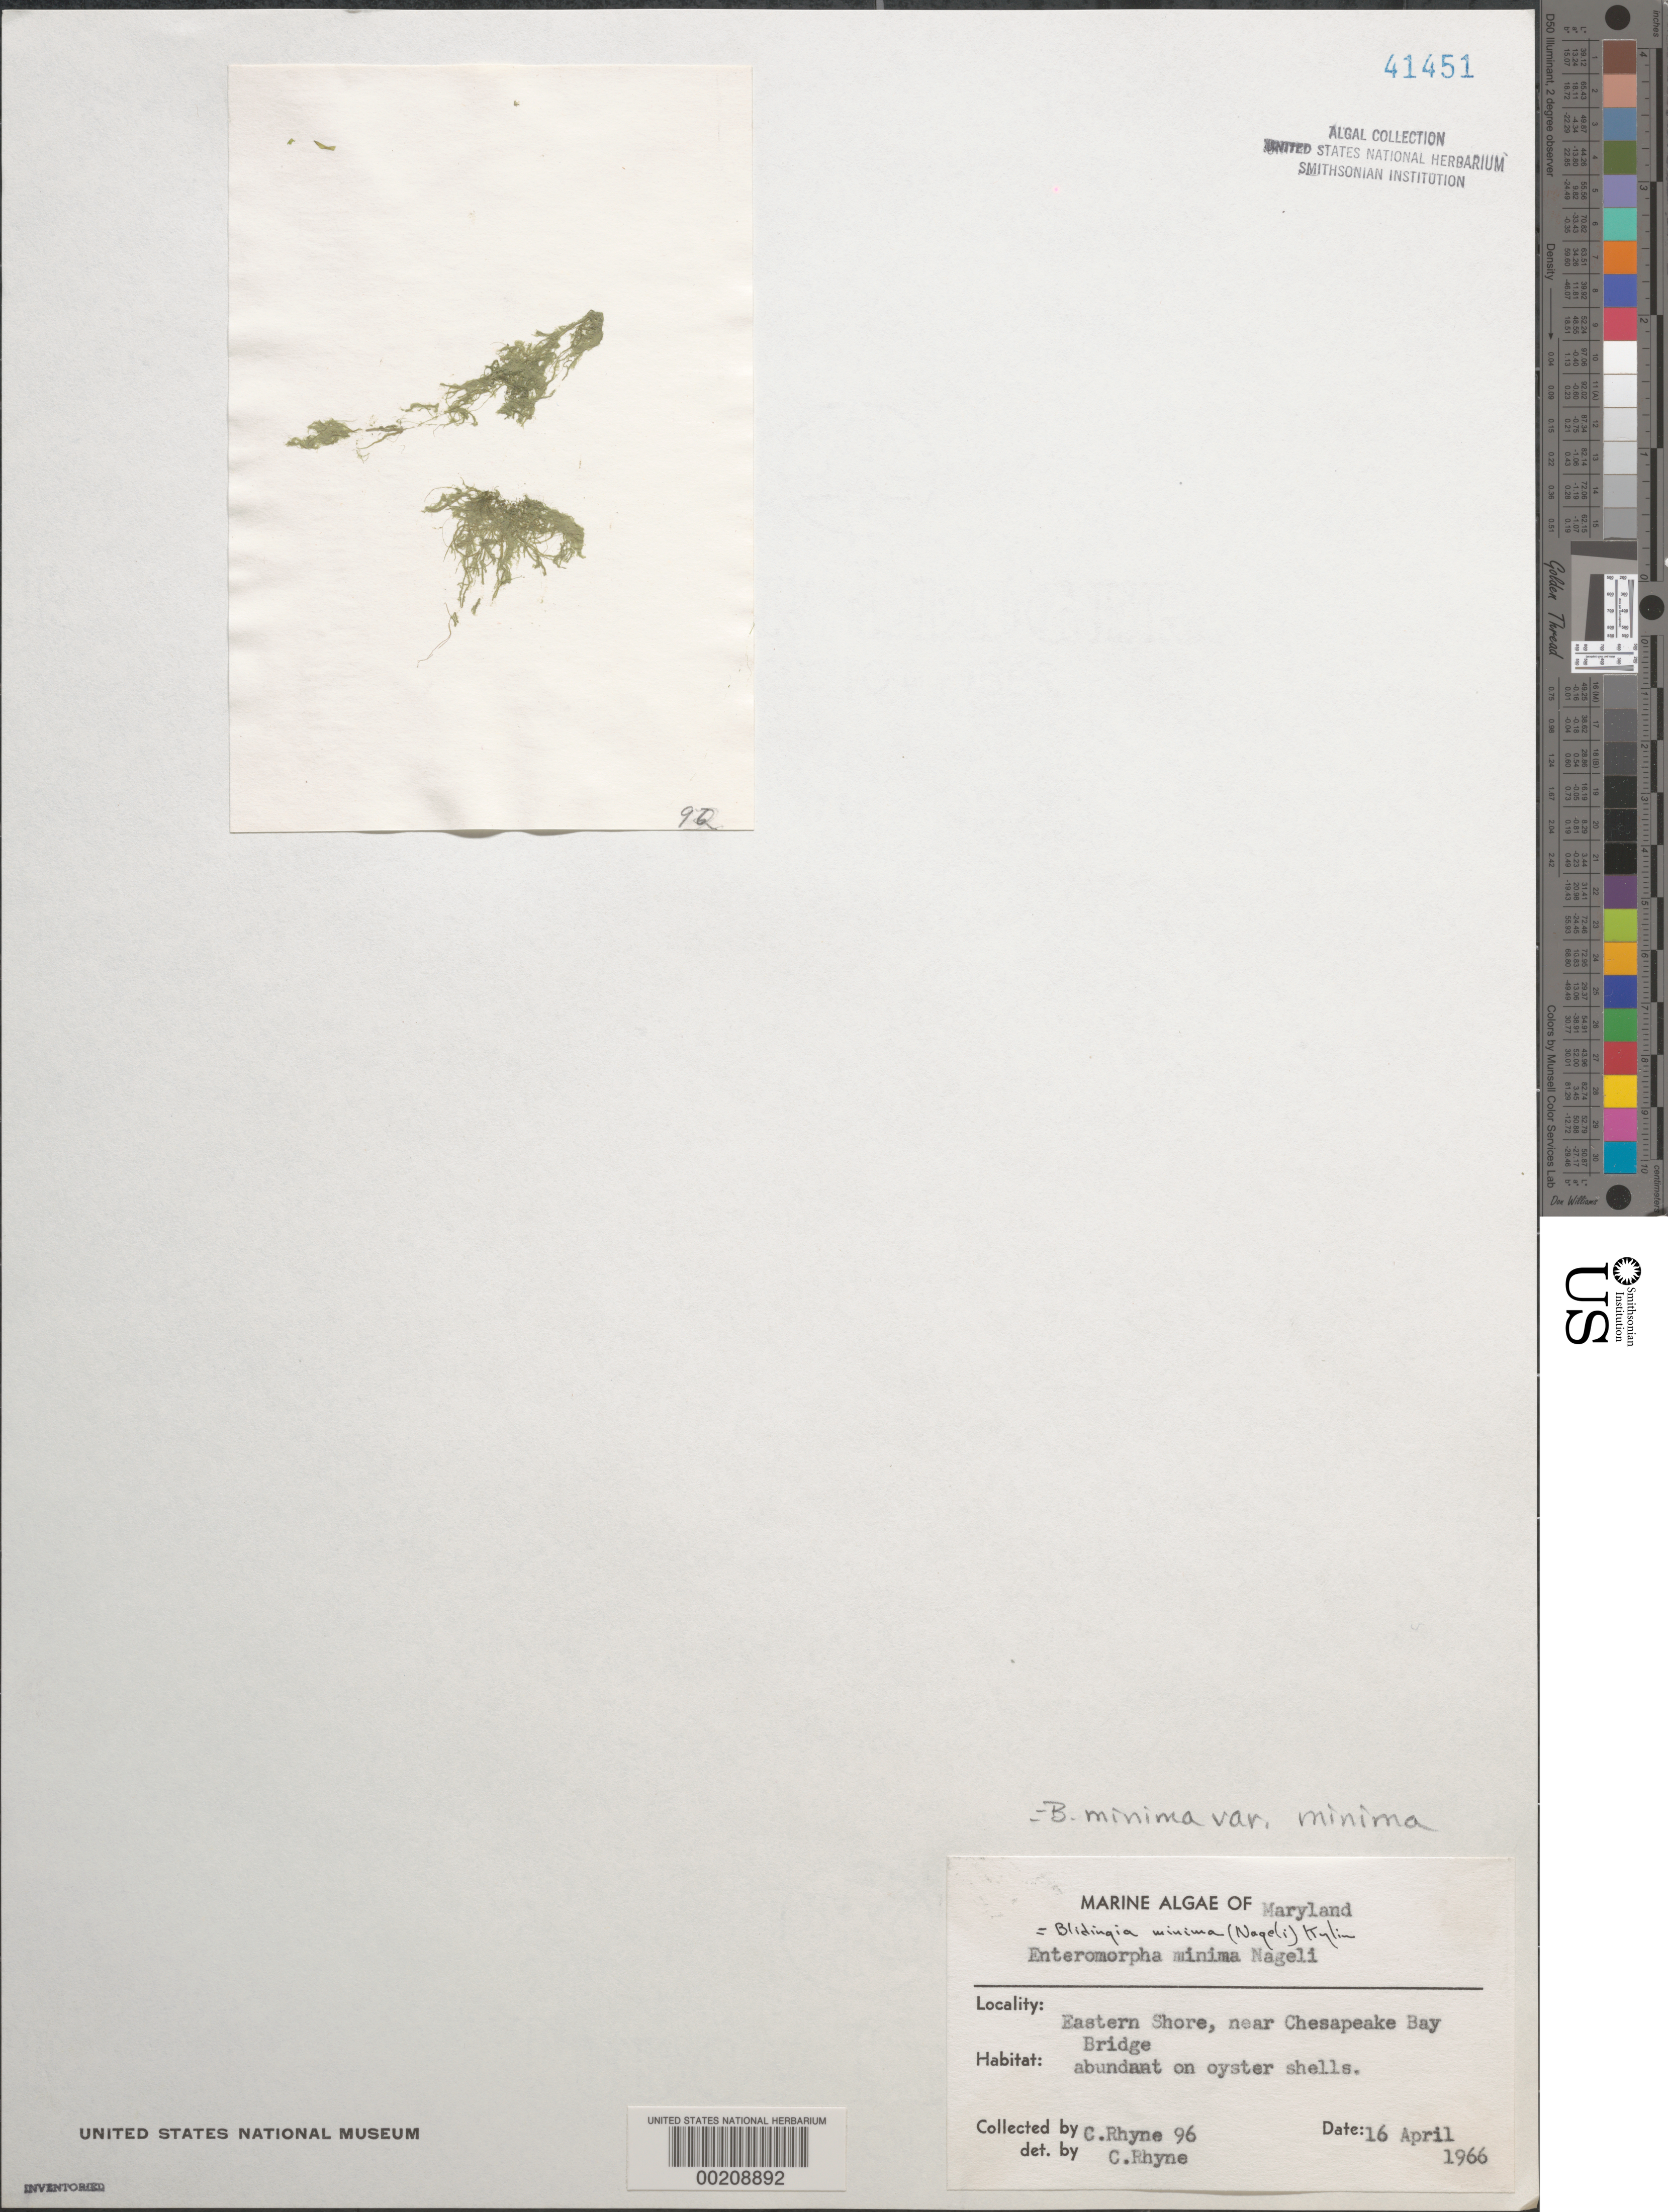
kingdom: Plantae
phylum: Chlorophyta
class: Ulvophyceae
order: Ulvales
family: Kornmanniaceae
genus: Blidingia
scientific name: Blidingia minima var. minima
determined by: Rhyne, C. F.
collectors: C. Rhyne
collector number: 96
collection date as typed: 16 Apr 1966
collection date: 1966-04-16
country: United States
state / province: Maryland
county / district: Queen Annes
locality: Eastern Shore, near Chesapeake Bay Bridge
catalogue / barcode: US 41451